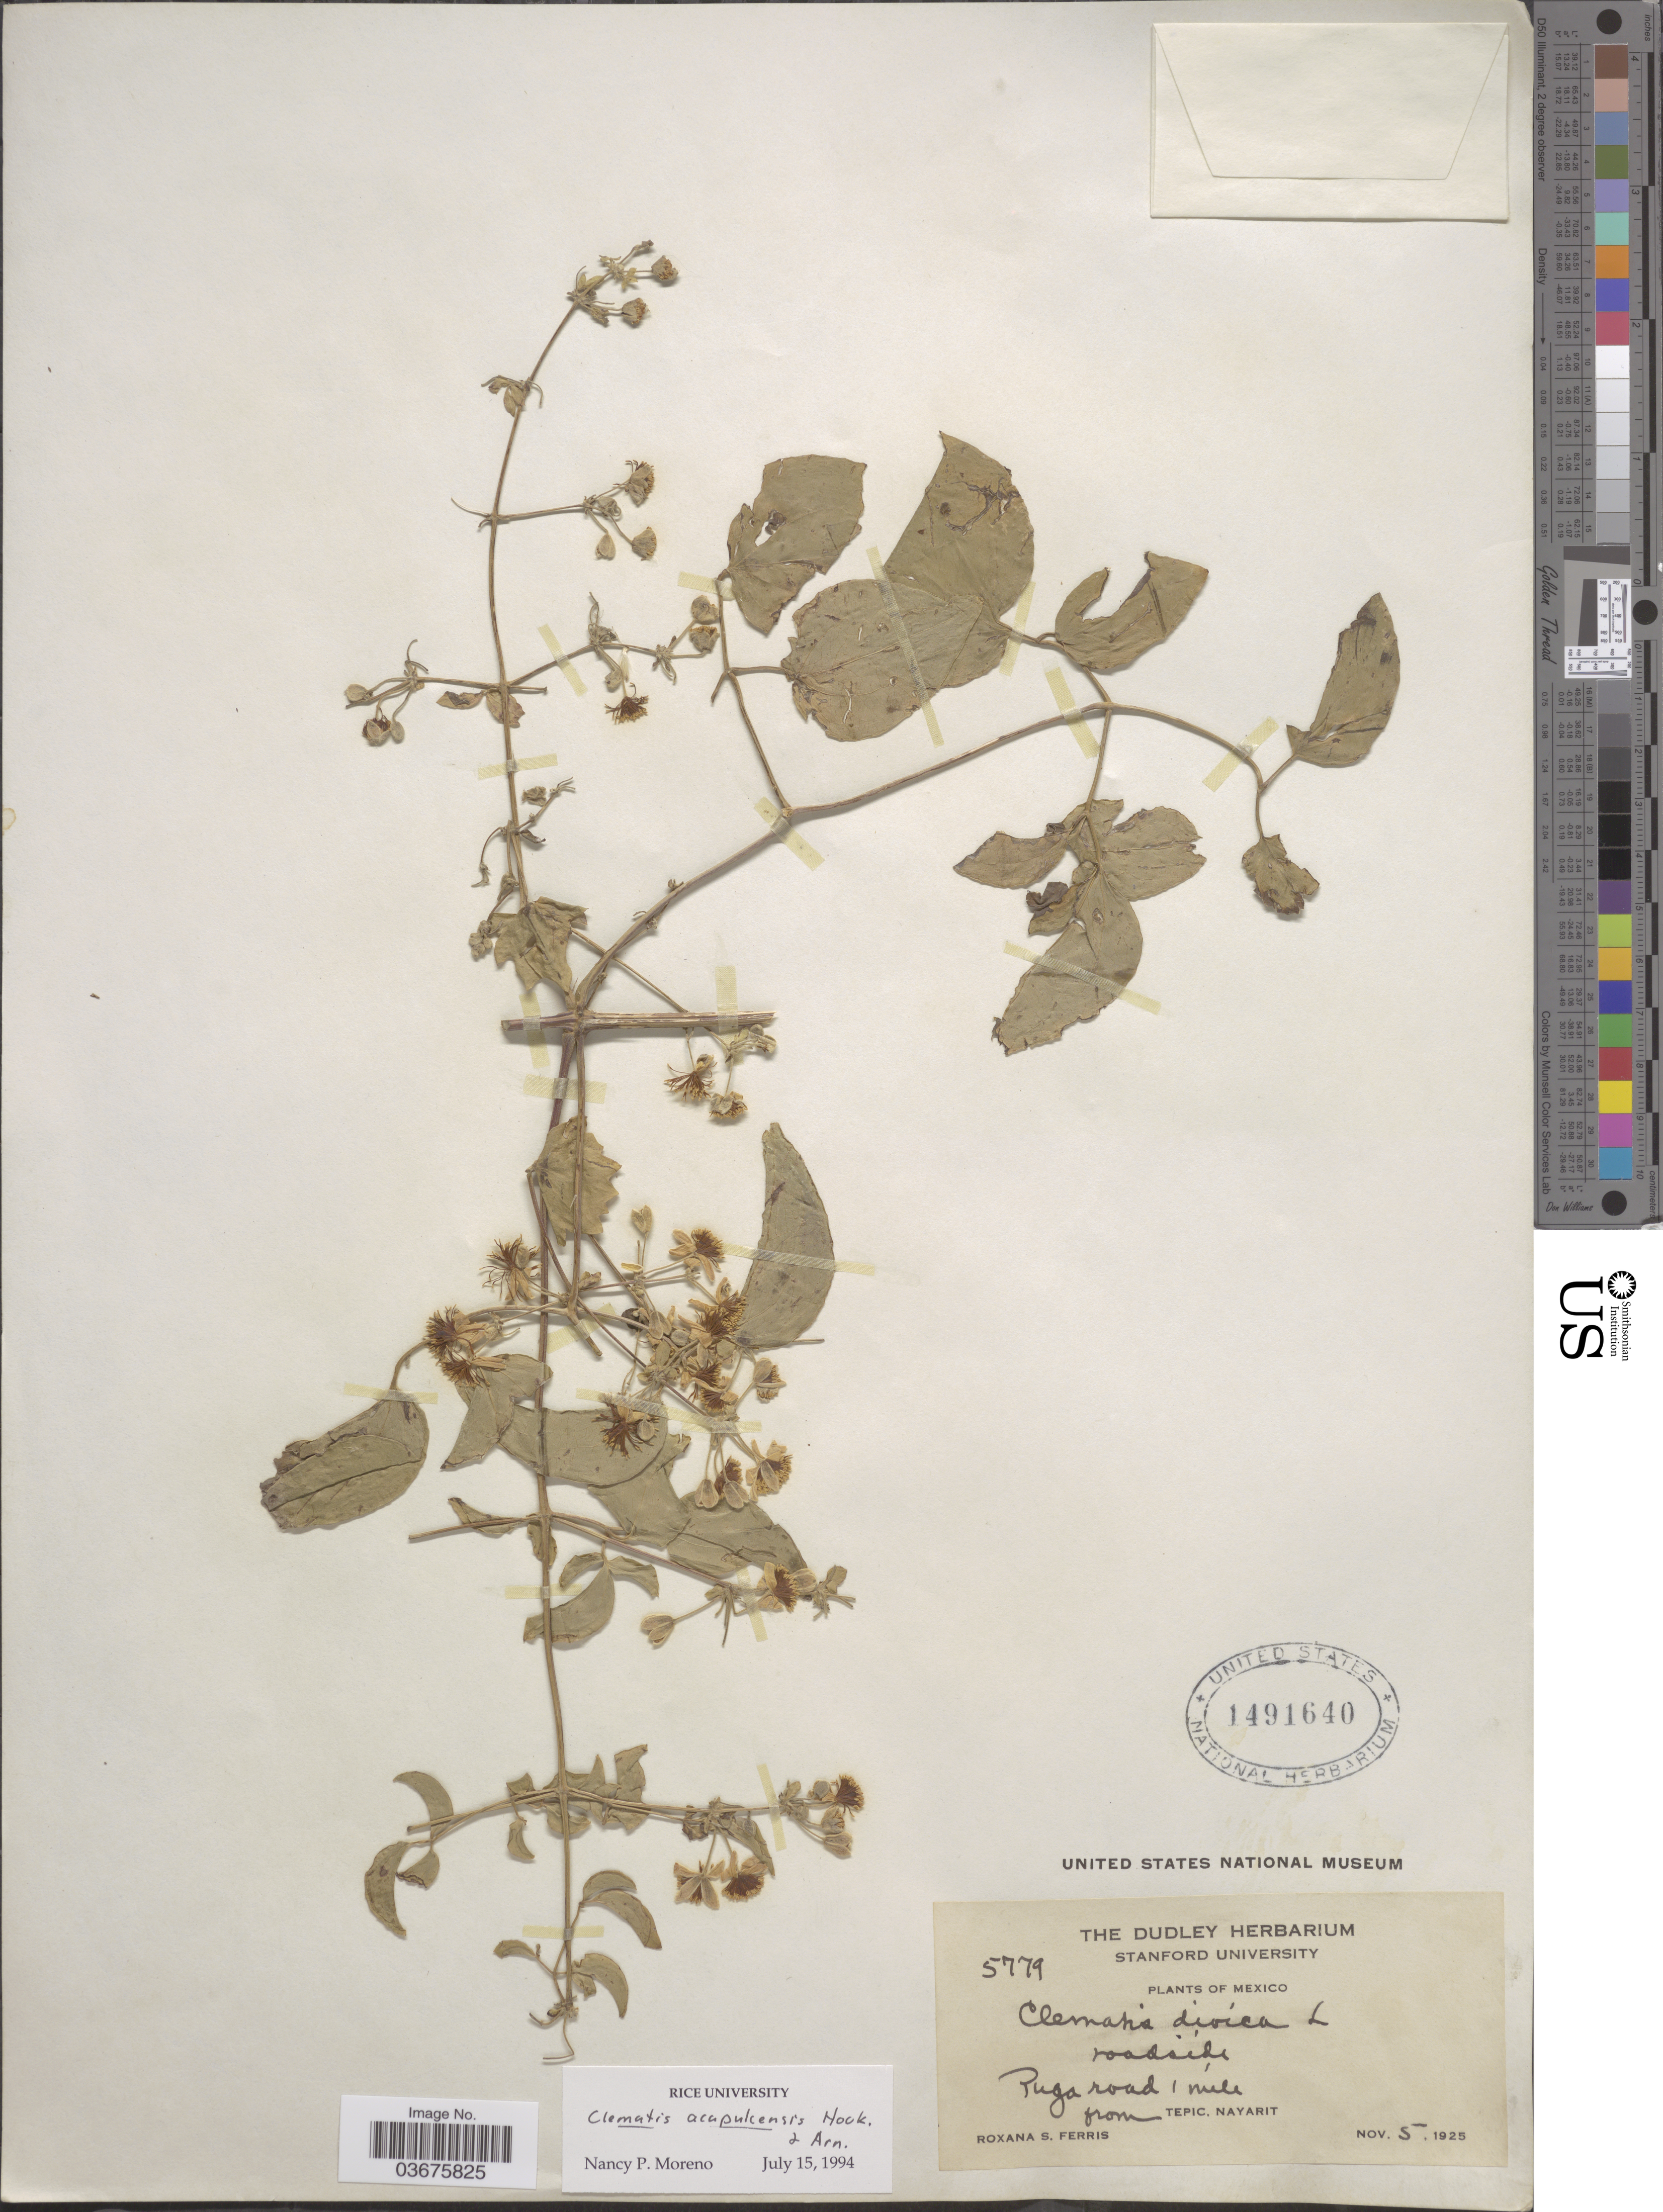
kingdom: Plantae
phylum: Tracheophyta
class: Magnoliopsida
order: Ranunculales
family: Ranunculaceae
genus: Clematis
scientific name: Clematis acapulcensis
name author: Hook. & Arn.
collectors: R. S. Ferris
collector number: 5779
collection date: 1925-11-05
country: Mexico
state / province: Nayarit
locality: Roadside Puga road 1 mile from Tepic. Nayarit.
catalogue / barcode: US 1491640